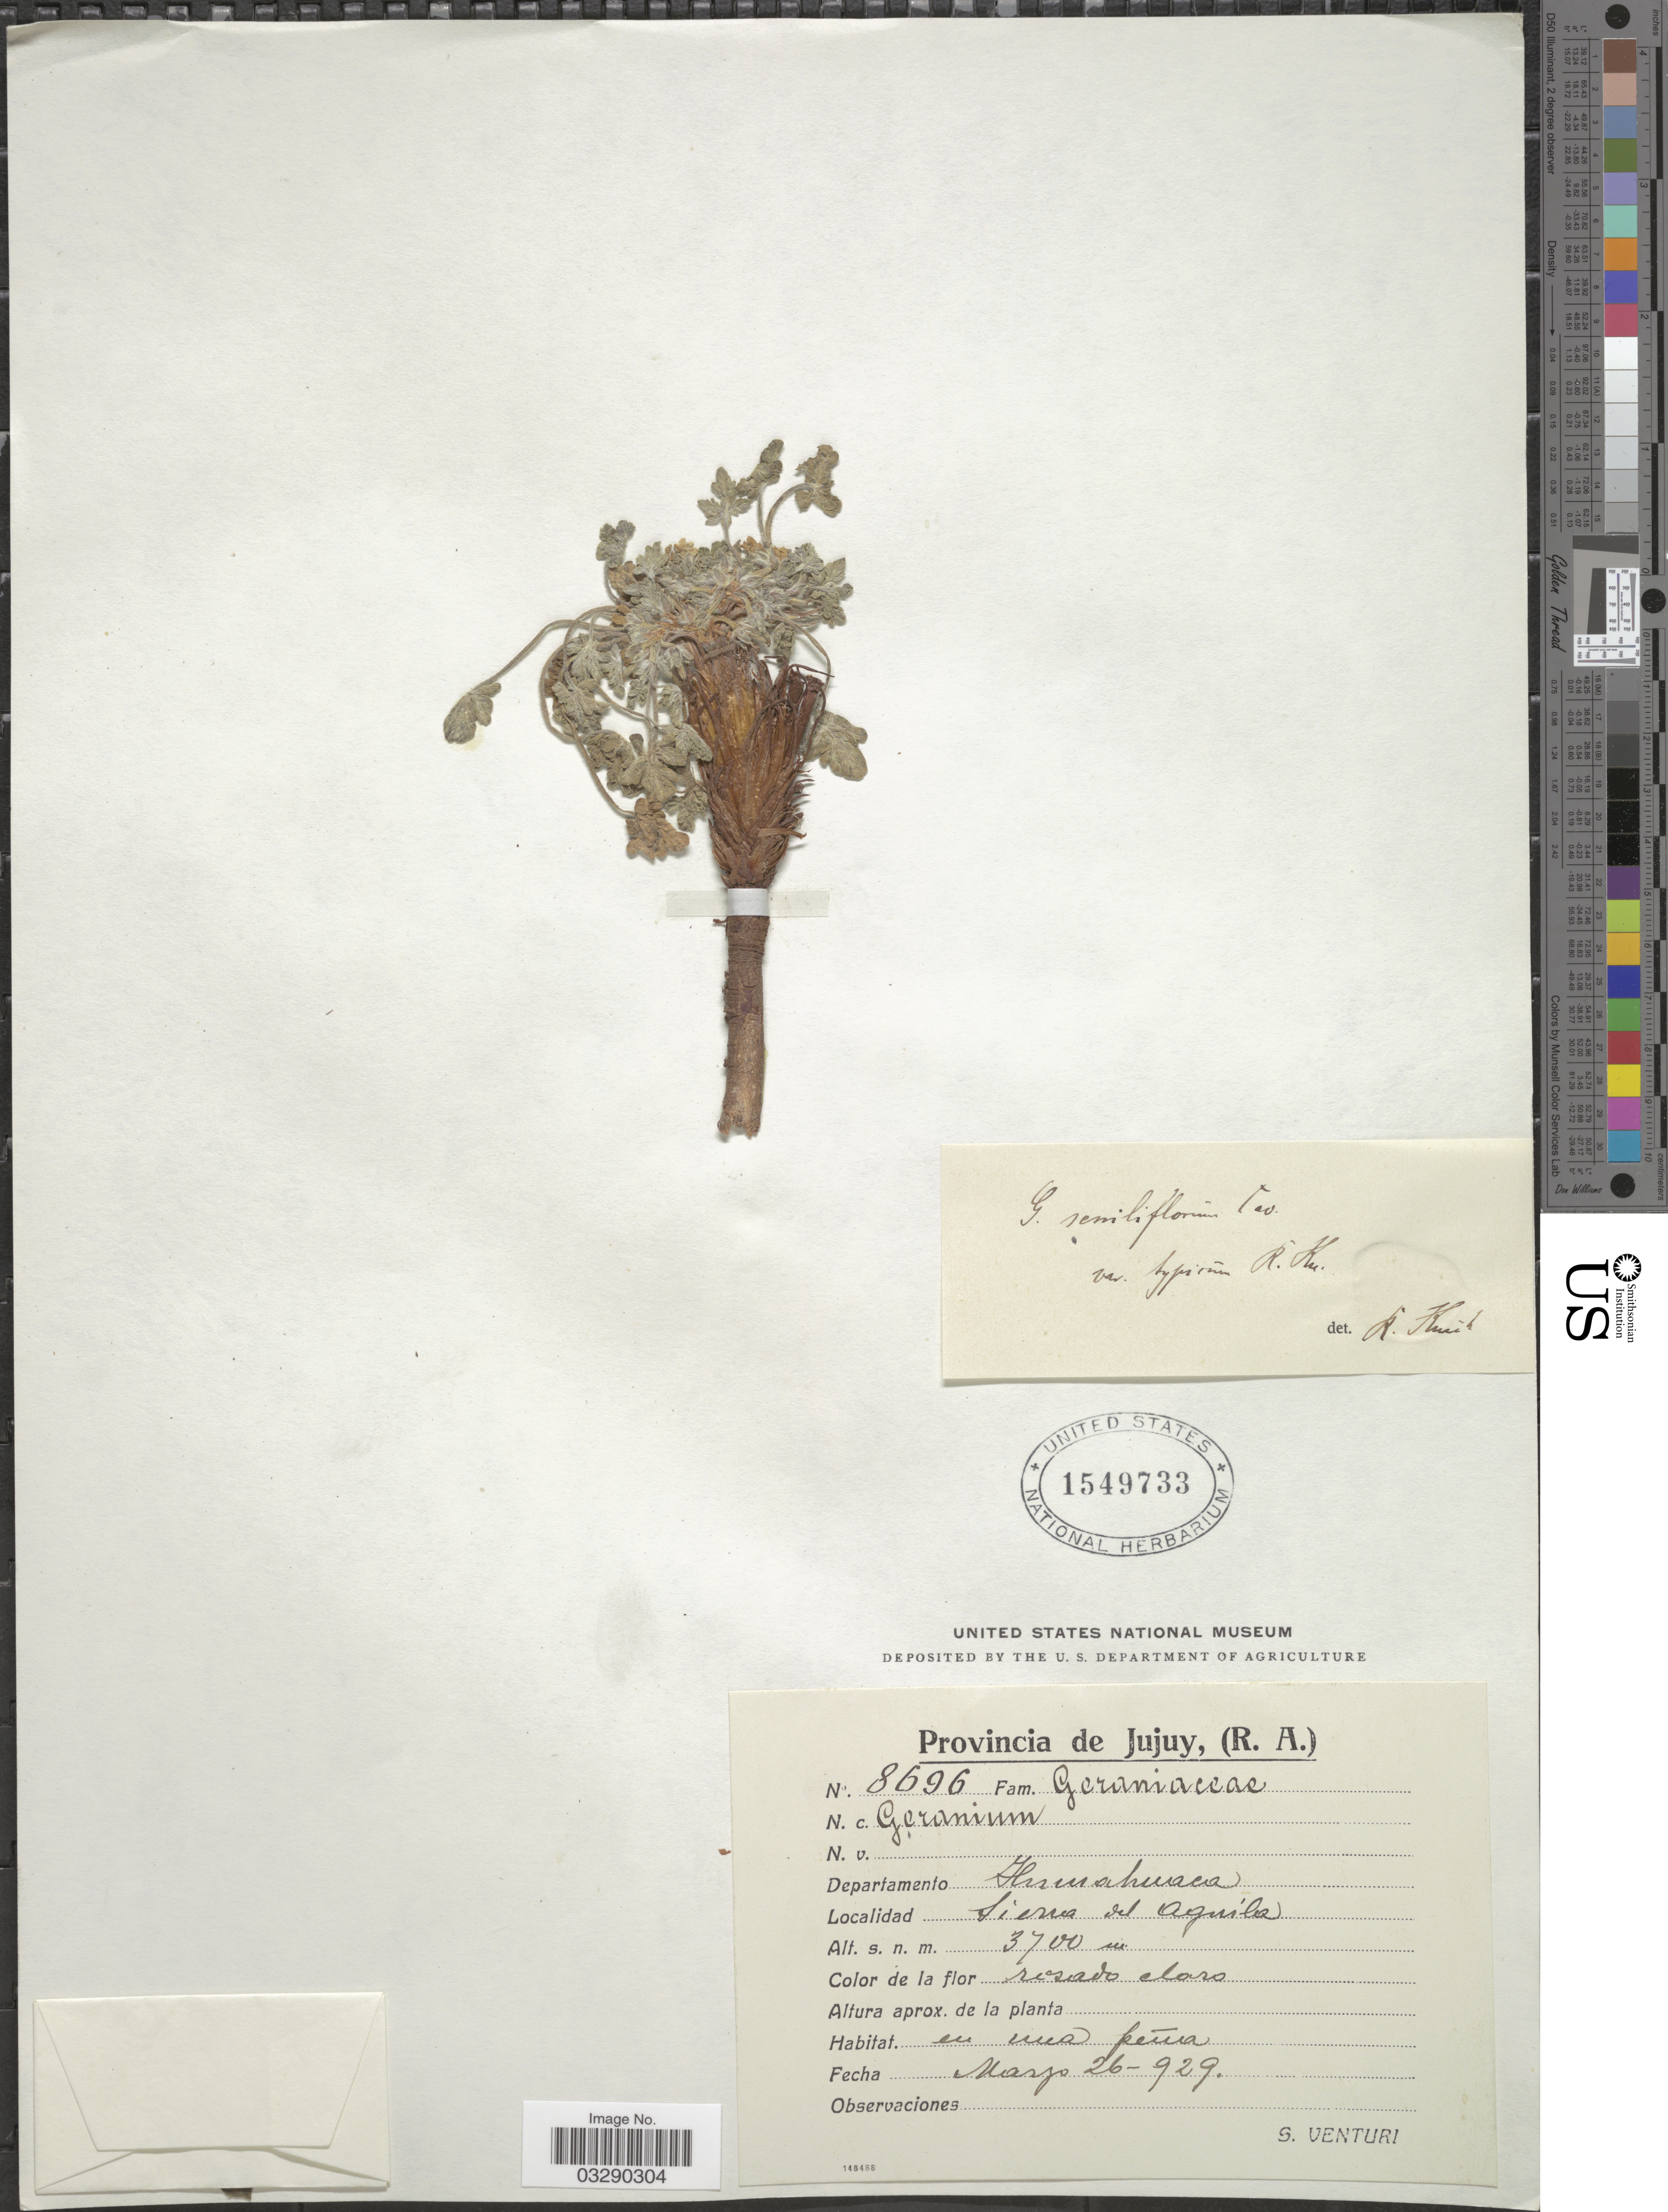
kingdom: Plantae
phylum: Tracheophyta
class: Magnoliopsida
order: Geraniales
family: Geraniaceae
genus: Geranium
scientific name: Geranium sessiliflorum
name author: Cav.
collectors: S. Venturi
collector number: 8696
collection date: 1929-03-26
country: Argentina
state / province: Jujuy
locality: Departamento Humahuaca. Sierra del Aguila.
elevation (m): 3700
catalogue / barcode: US 1549733